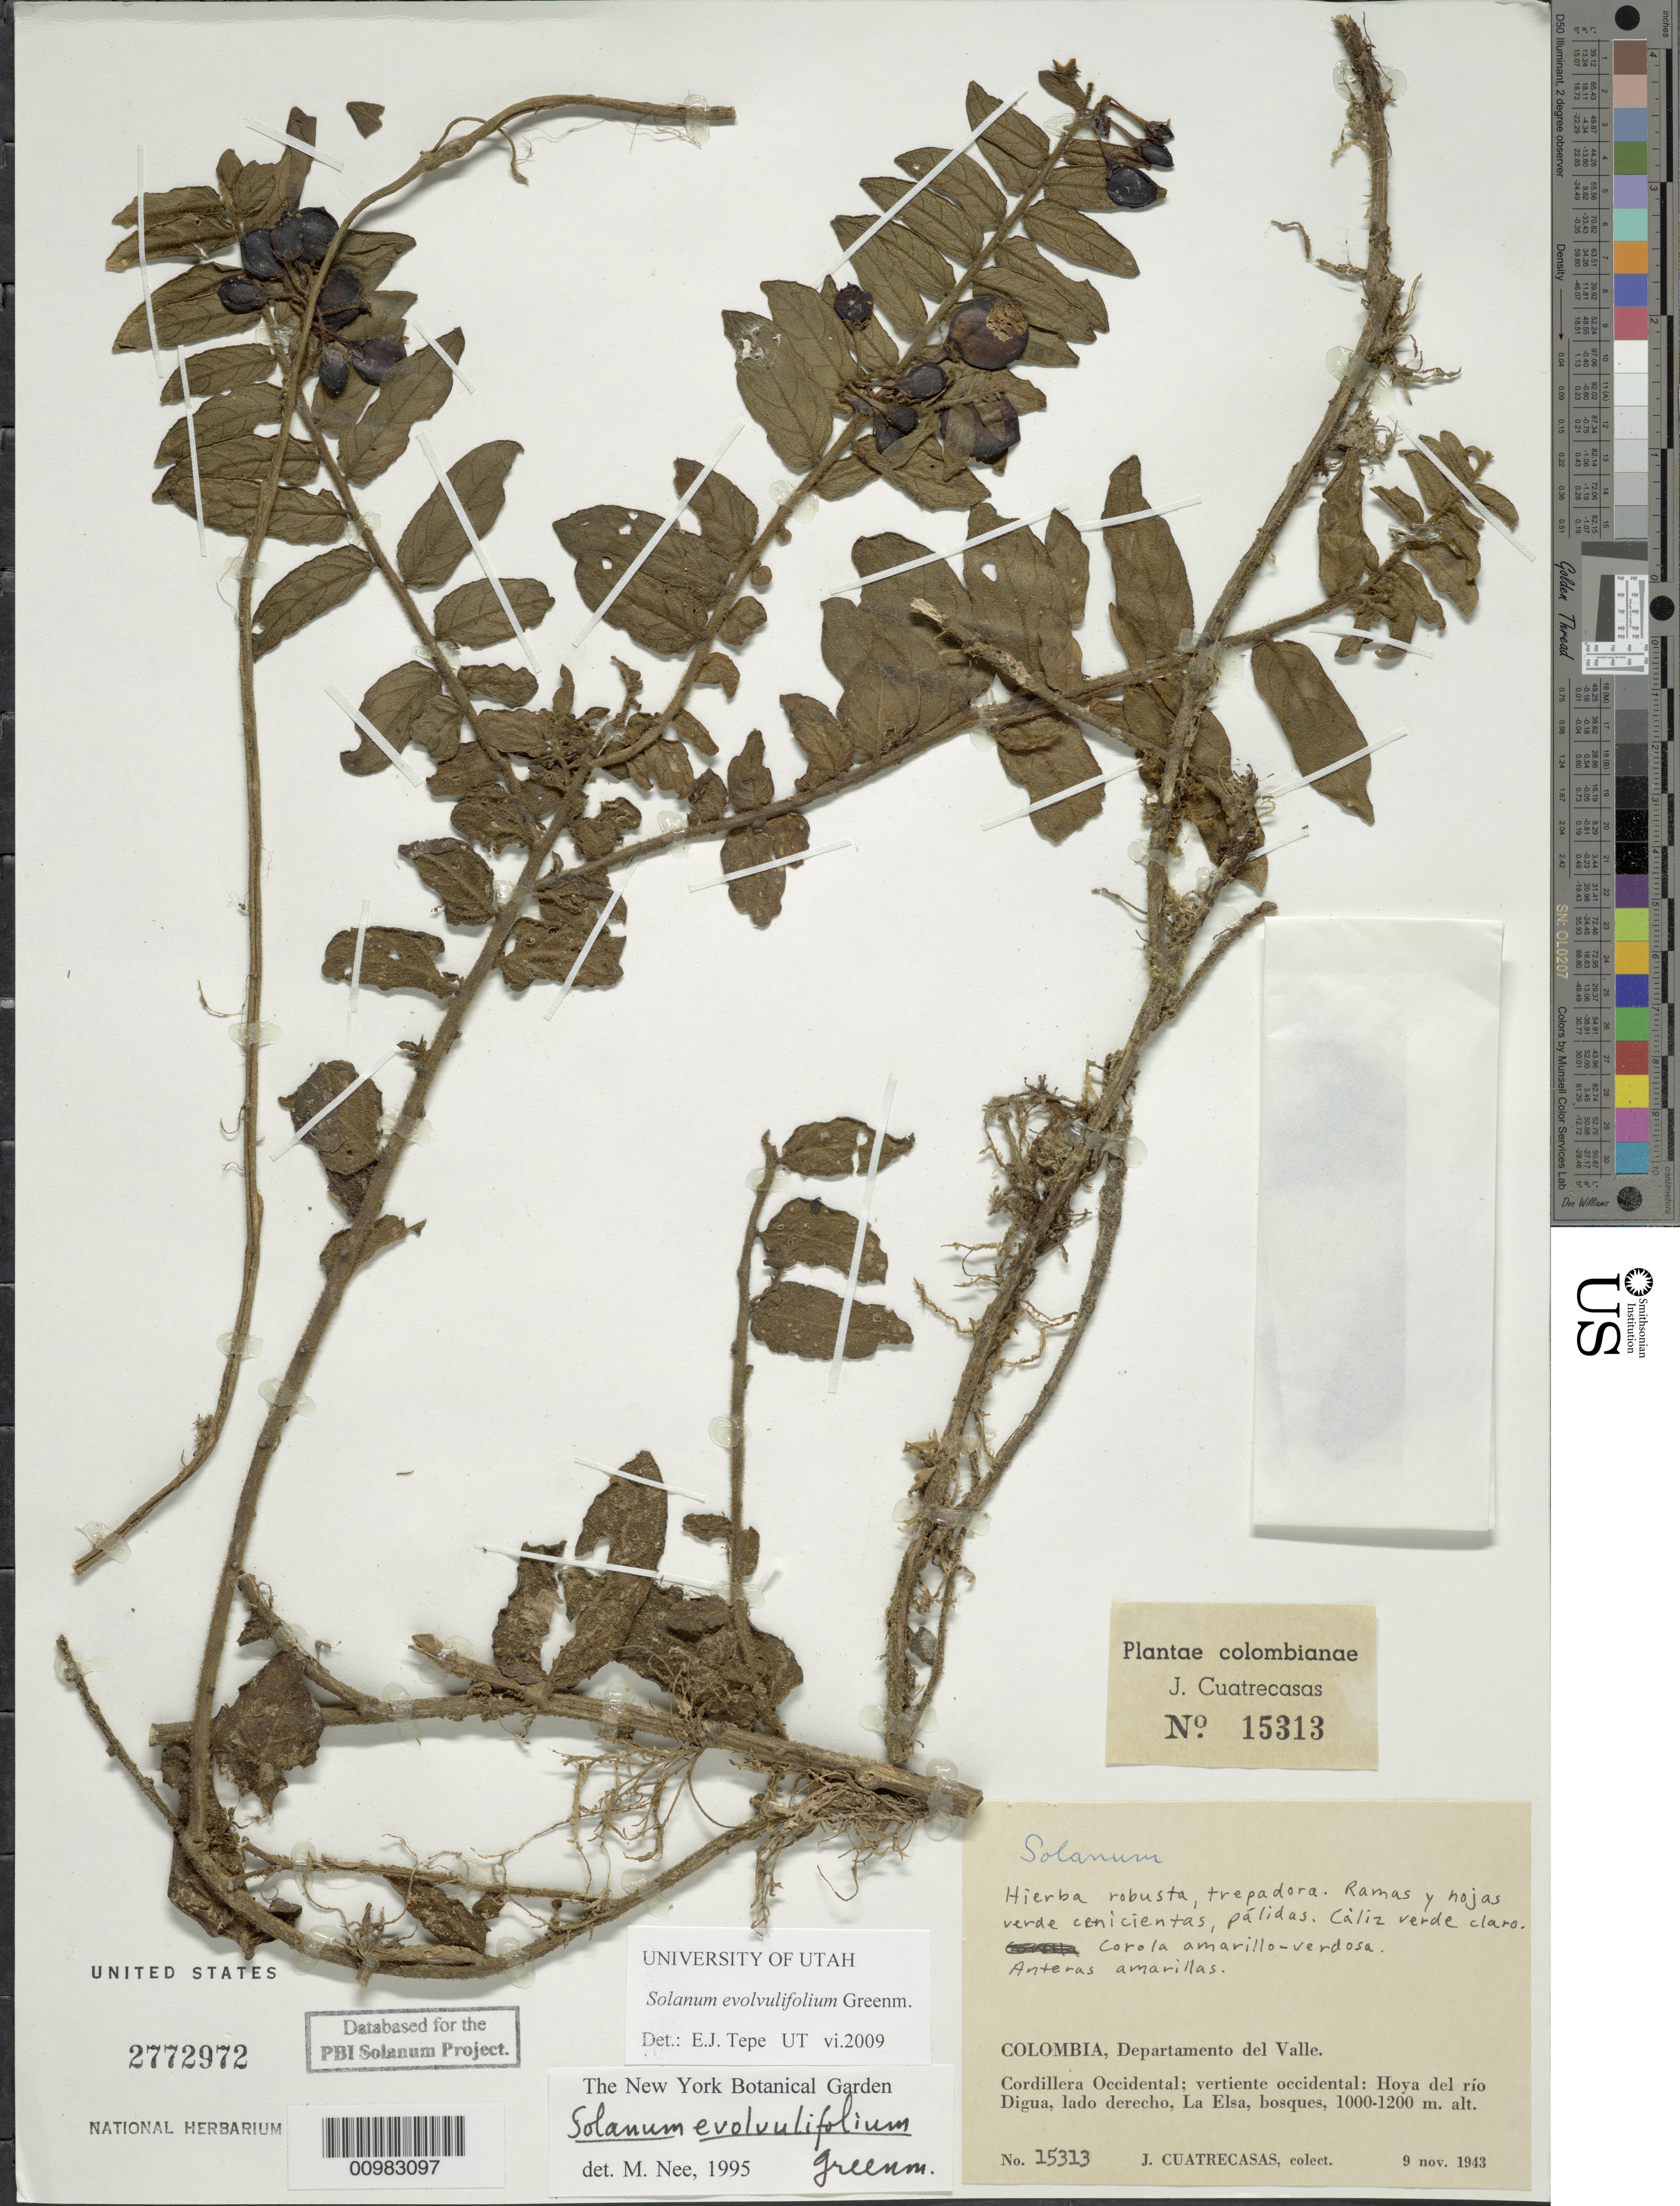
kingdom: Plantae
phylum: Tracheophyta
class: Magnoliopsida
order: Solanales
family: Solanaceae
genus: Solanum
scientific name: Solanum evolvulifolium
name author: Greenm. ex Donn. Sm.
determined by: Tepe, E. J., (UT)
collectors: J. Cuatrecasas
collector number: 15313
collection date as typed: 9 Nov 1943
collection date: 1943-11-09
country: Colombia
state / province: Valle del Cauca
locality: Cordillera occidental; vertiente occidental: Hoya del Río Digua, lado derecho, La Elsa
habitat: Bosque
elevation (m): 1000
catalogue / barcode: US 2772972